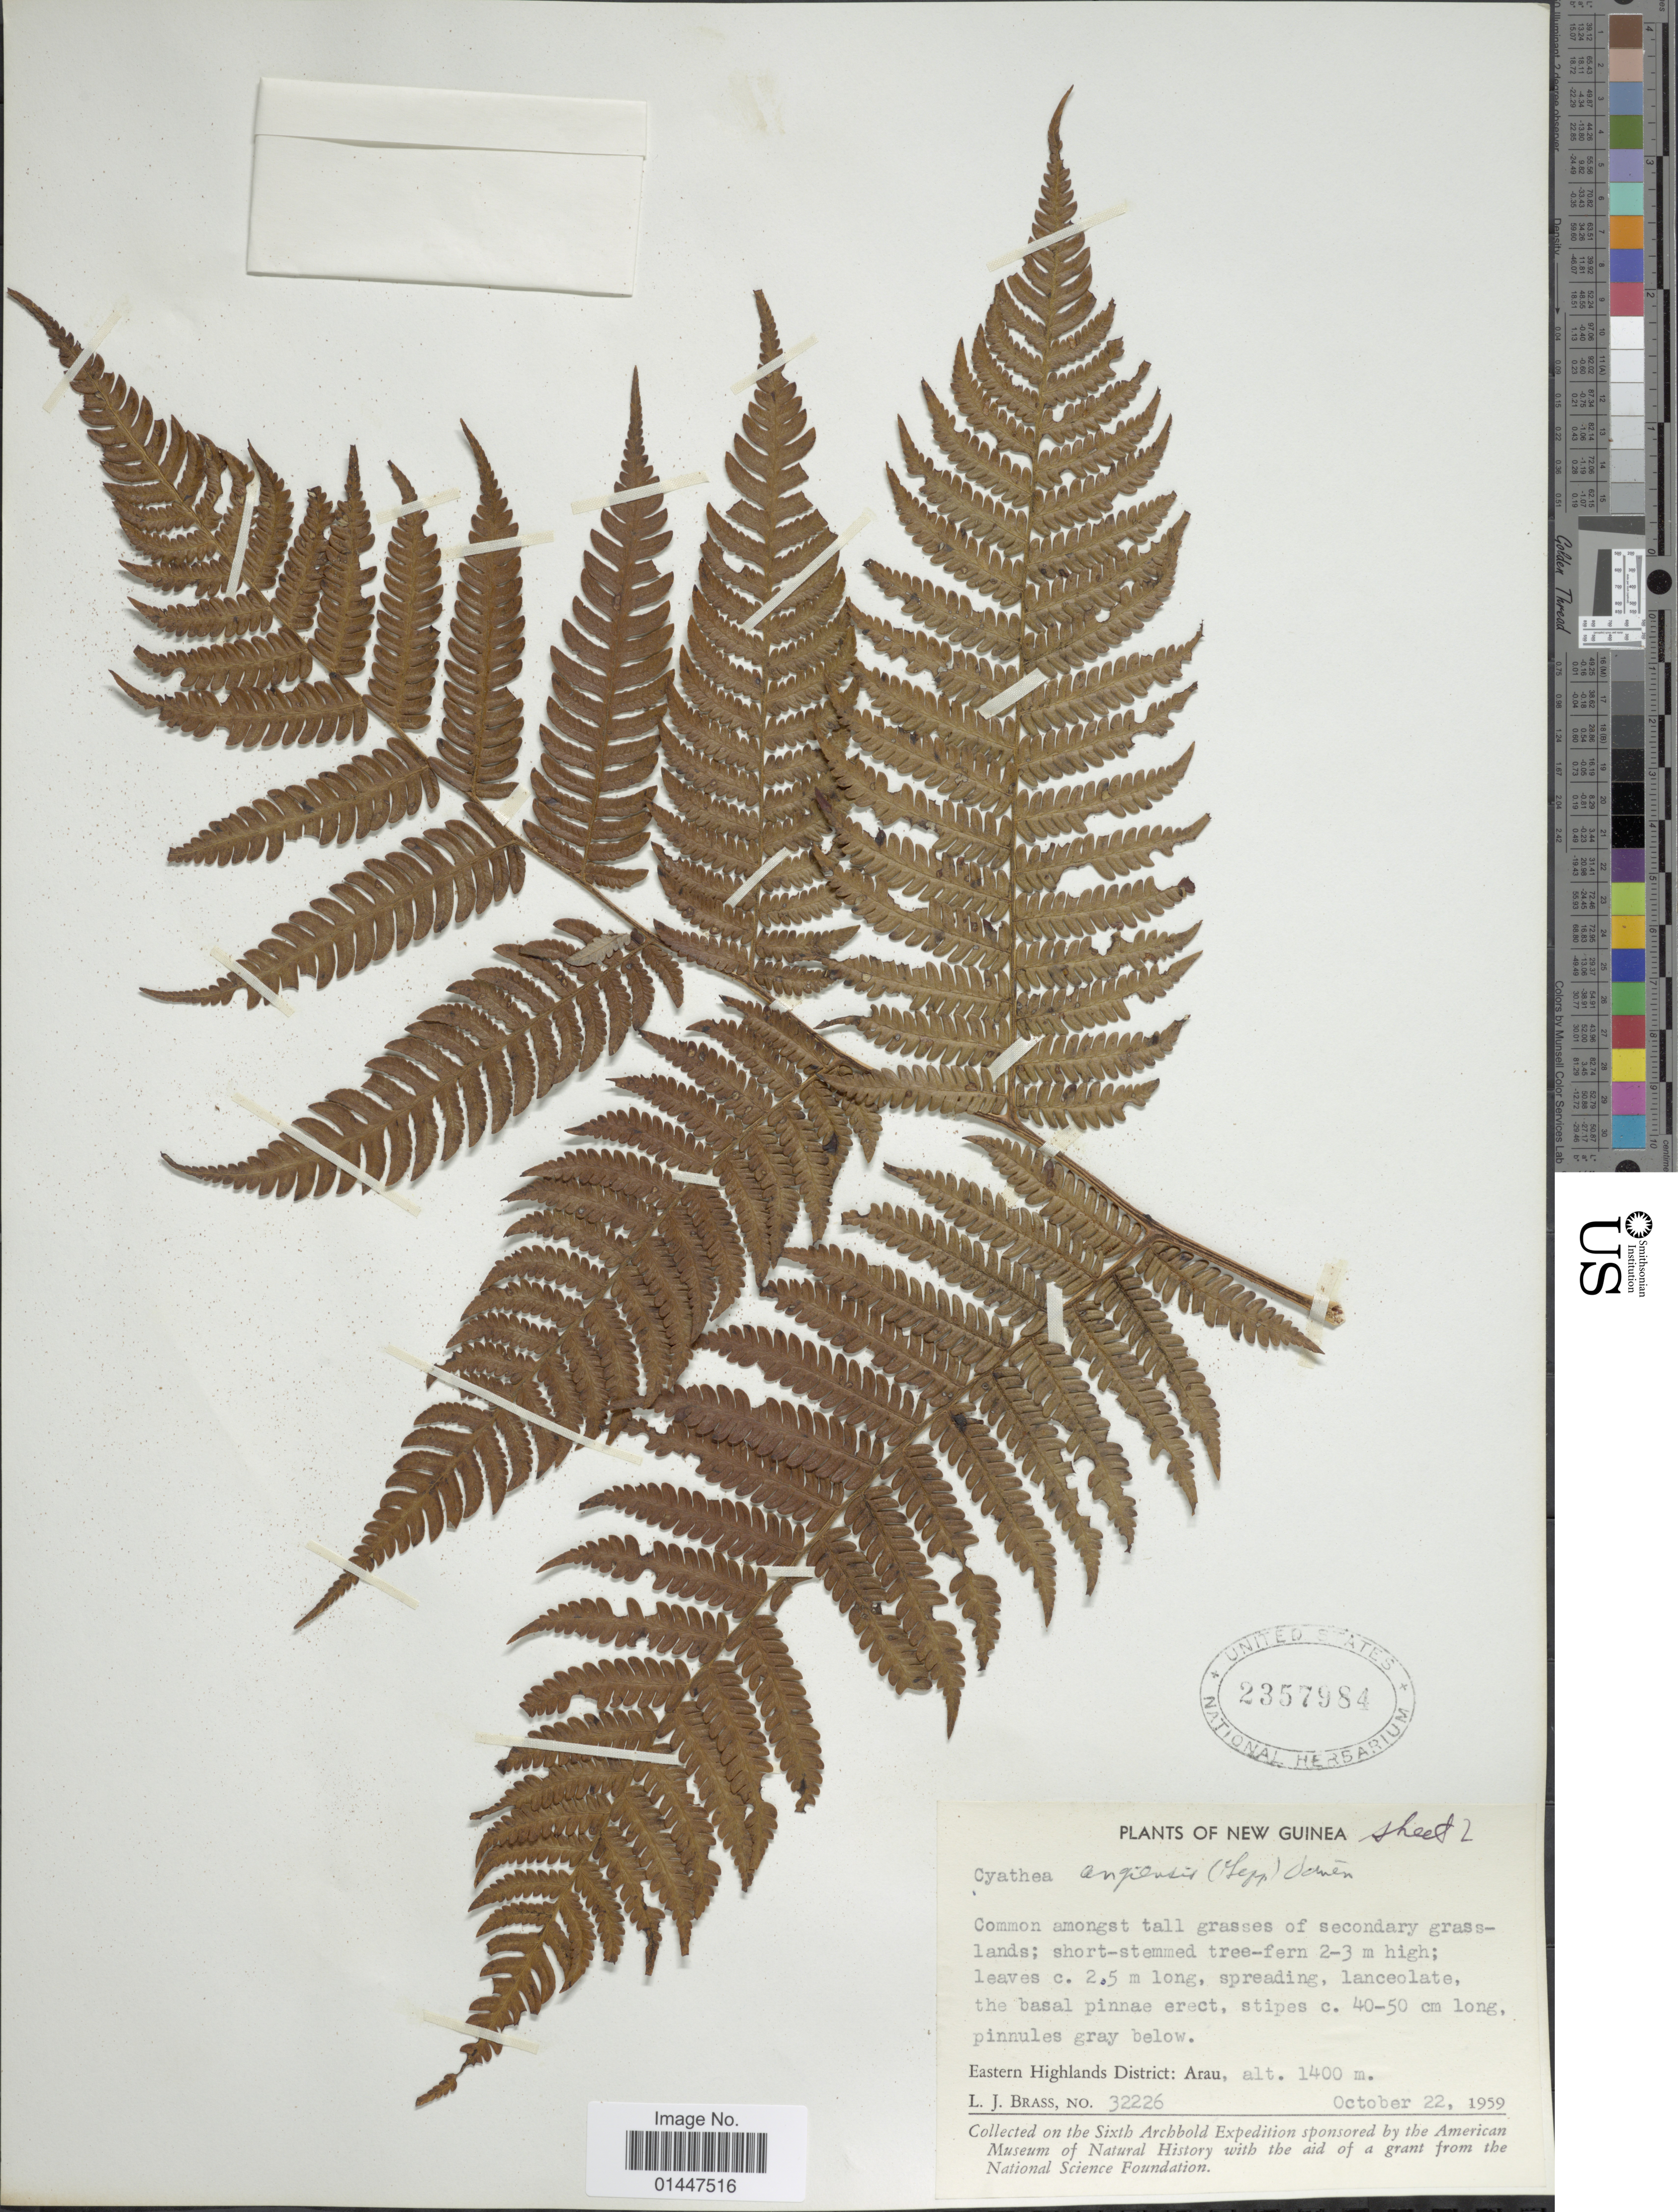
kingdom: Plantae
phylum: Tracheophyta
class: Polypodiopsida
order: Cyatheales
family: Cyatheaceae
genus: Sphaeropteris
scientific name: Sphaeropteris angiensis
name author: (A. Gepp) R.M. Tryon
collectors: L. J. Brass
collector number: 32226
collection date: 1959-10-22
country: Papua New Guinea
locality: New Guinea. Eastern Highlands District Arau.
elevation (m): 1400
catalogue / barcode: US 2357984